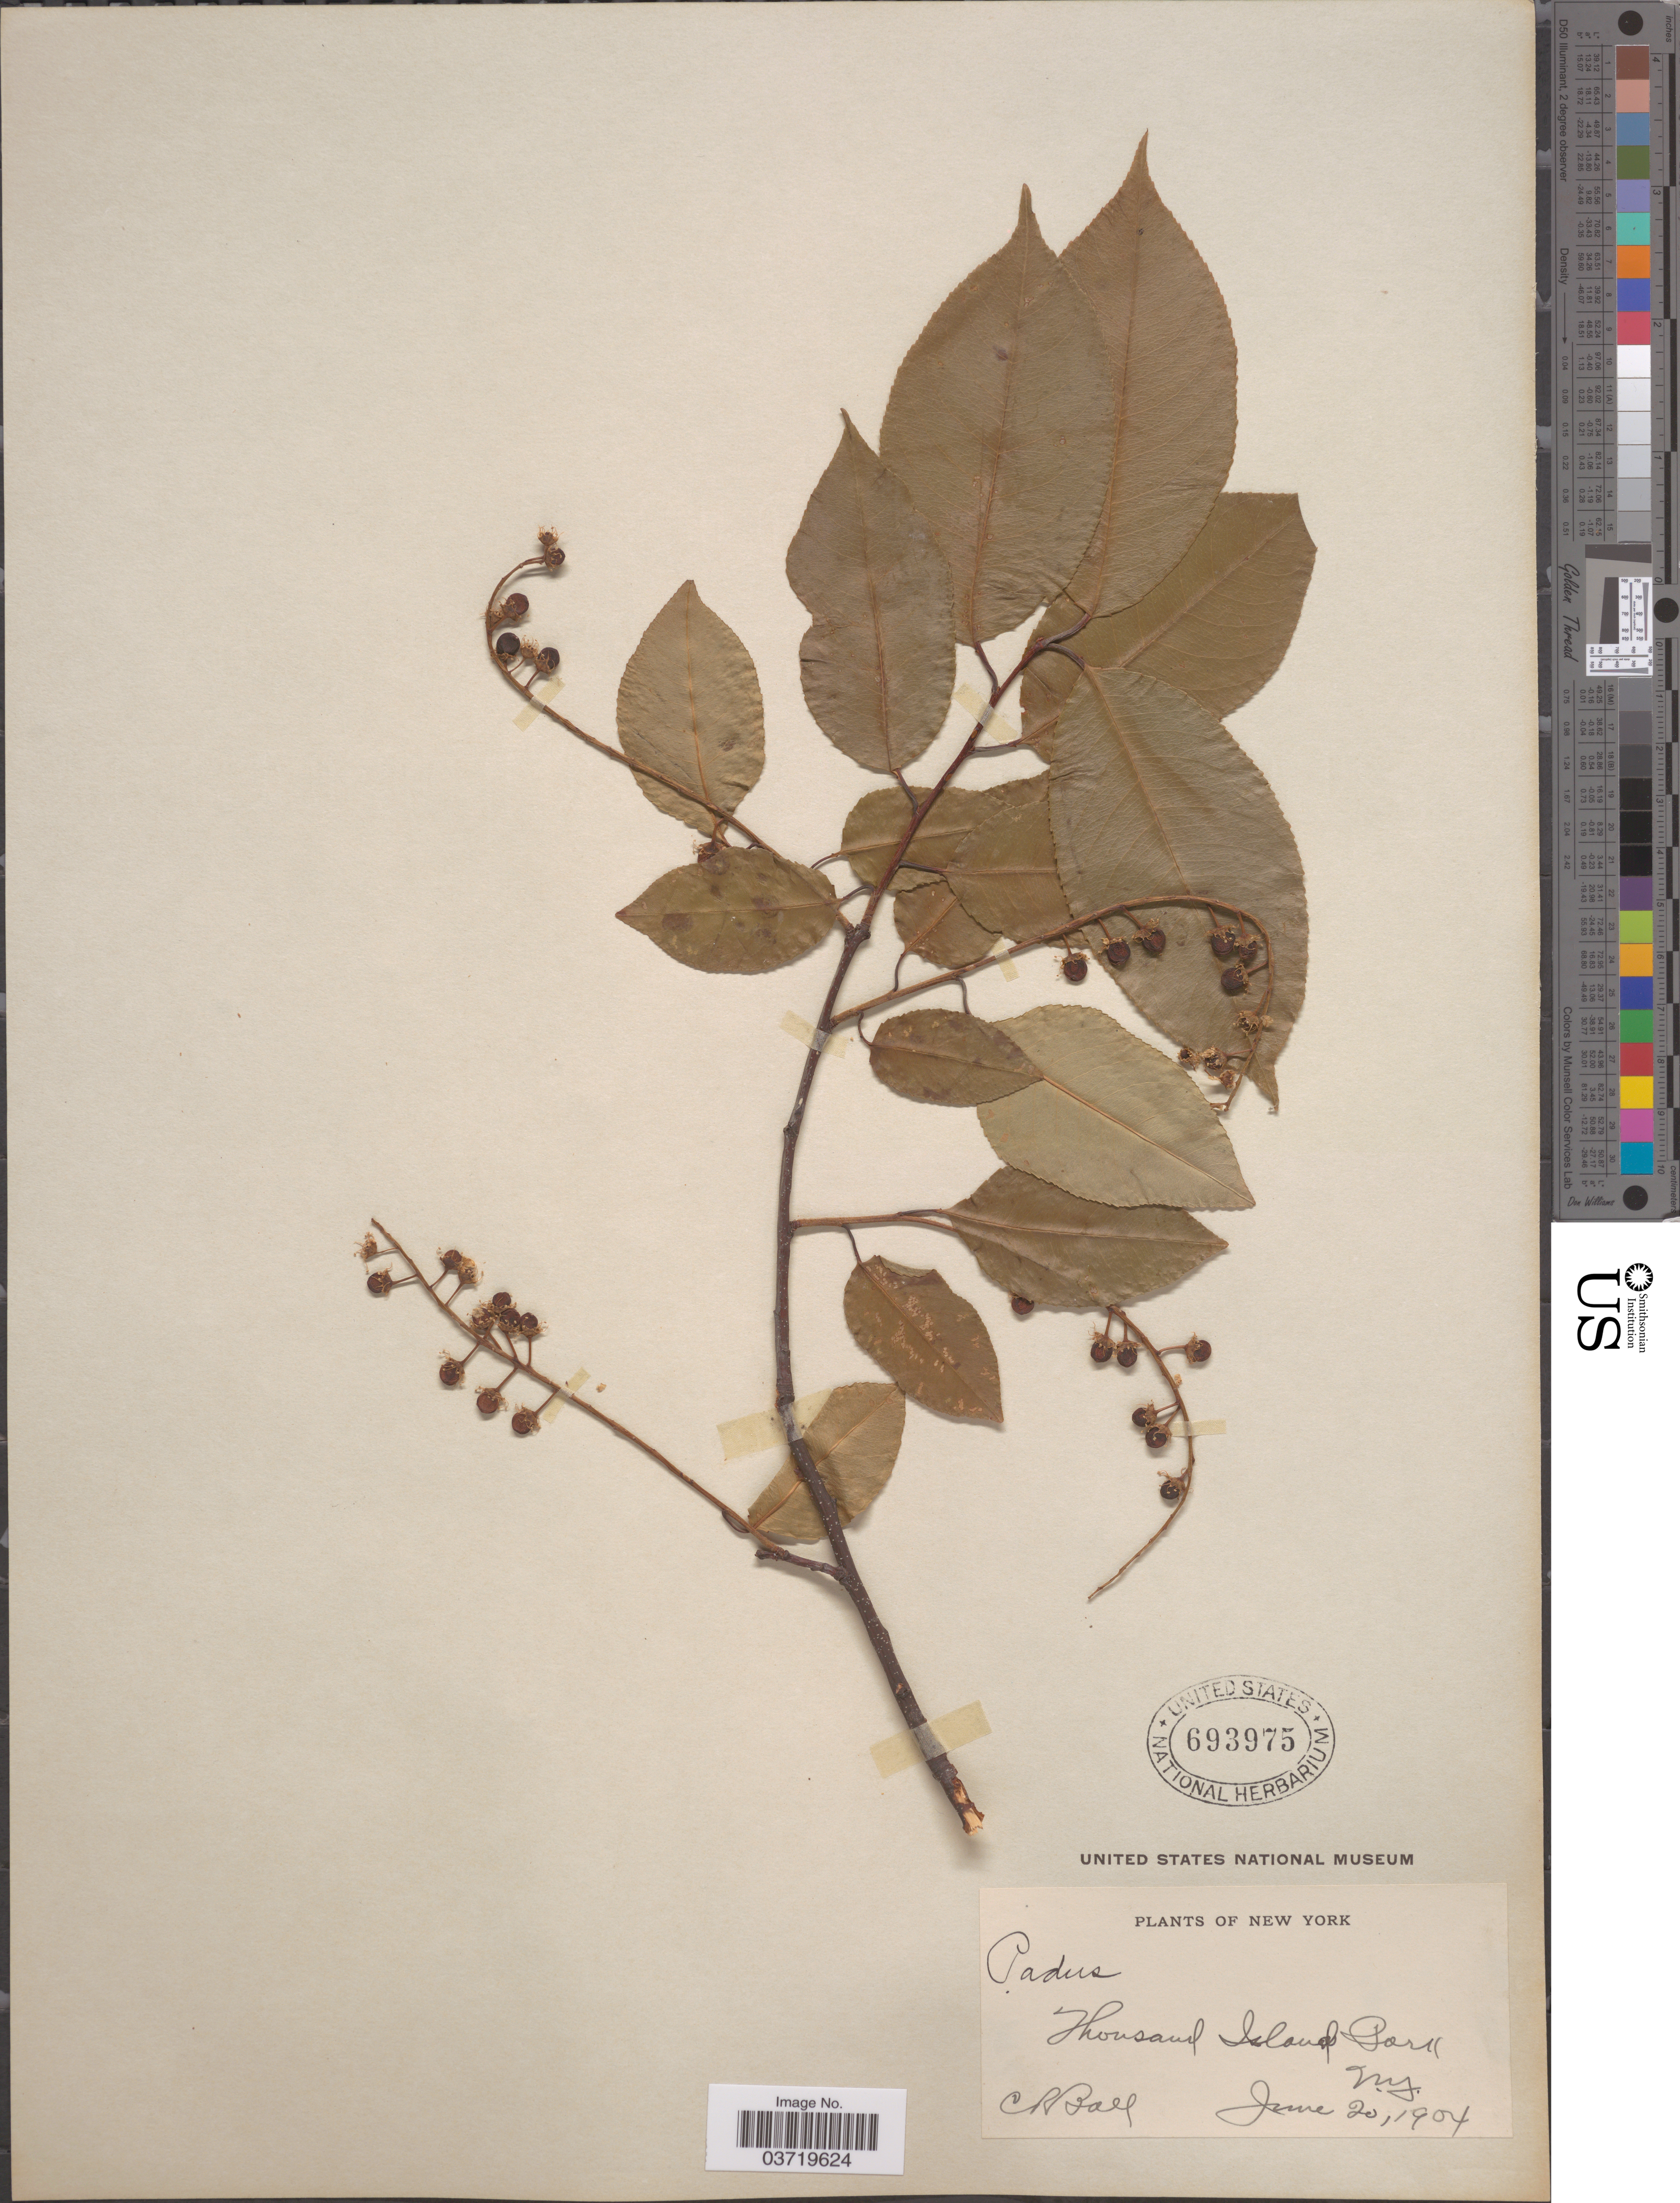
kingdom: Plantae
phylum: Tracheophyta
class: Magnoliopsida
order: Rosales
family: Rosaceae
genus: Prunus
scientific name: Prunus sp.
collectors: C. R. Ball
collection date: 1904-06-20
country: United States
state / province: New York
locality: Thousand Island Park.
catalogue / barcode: US 693975